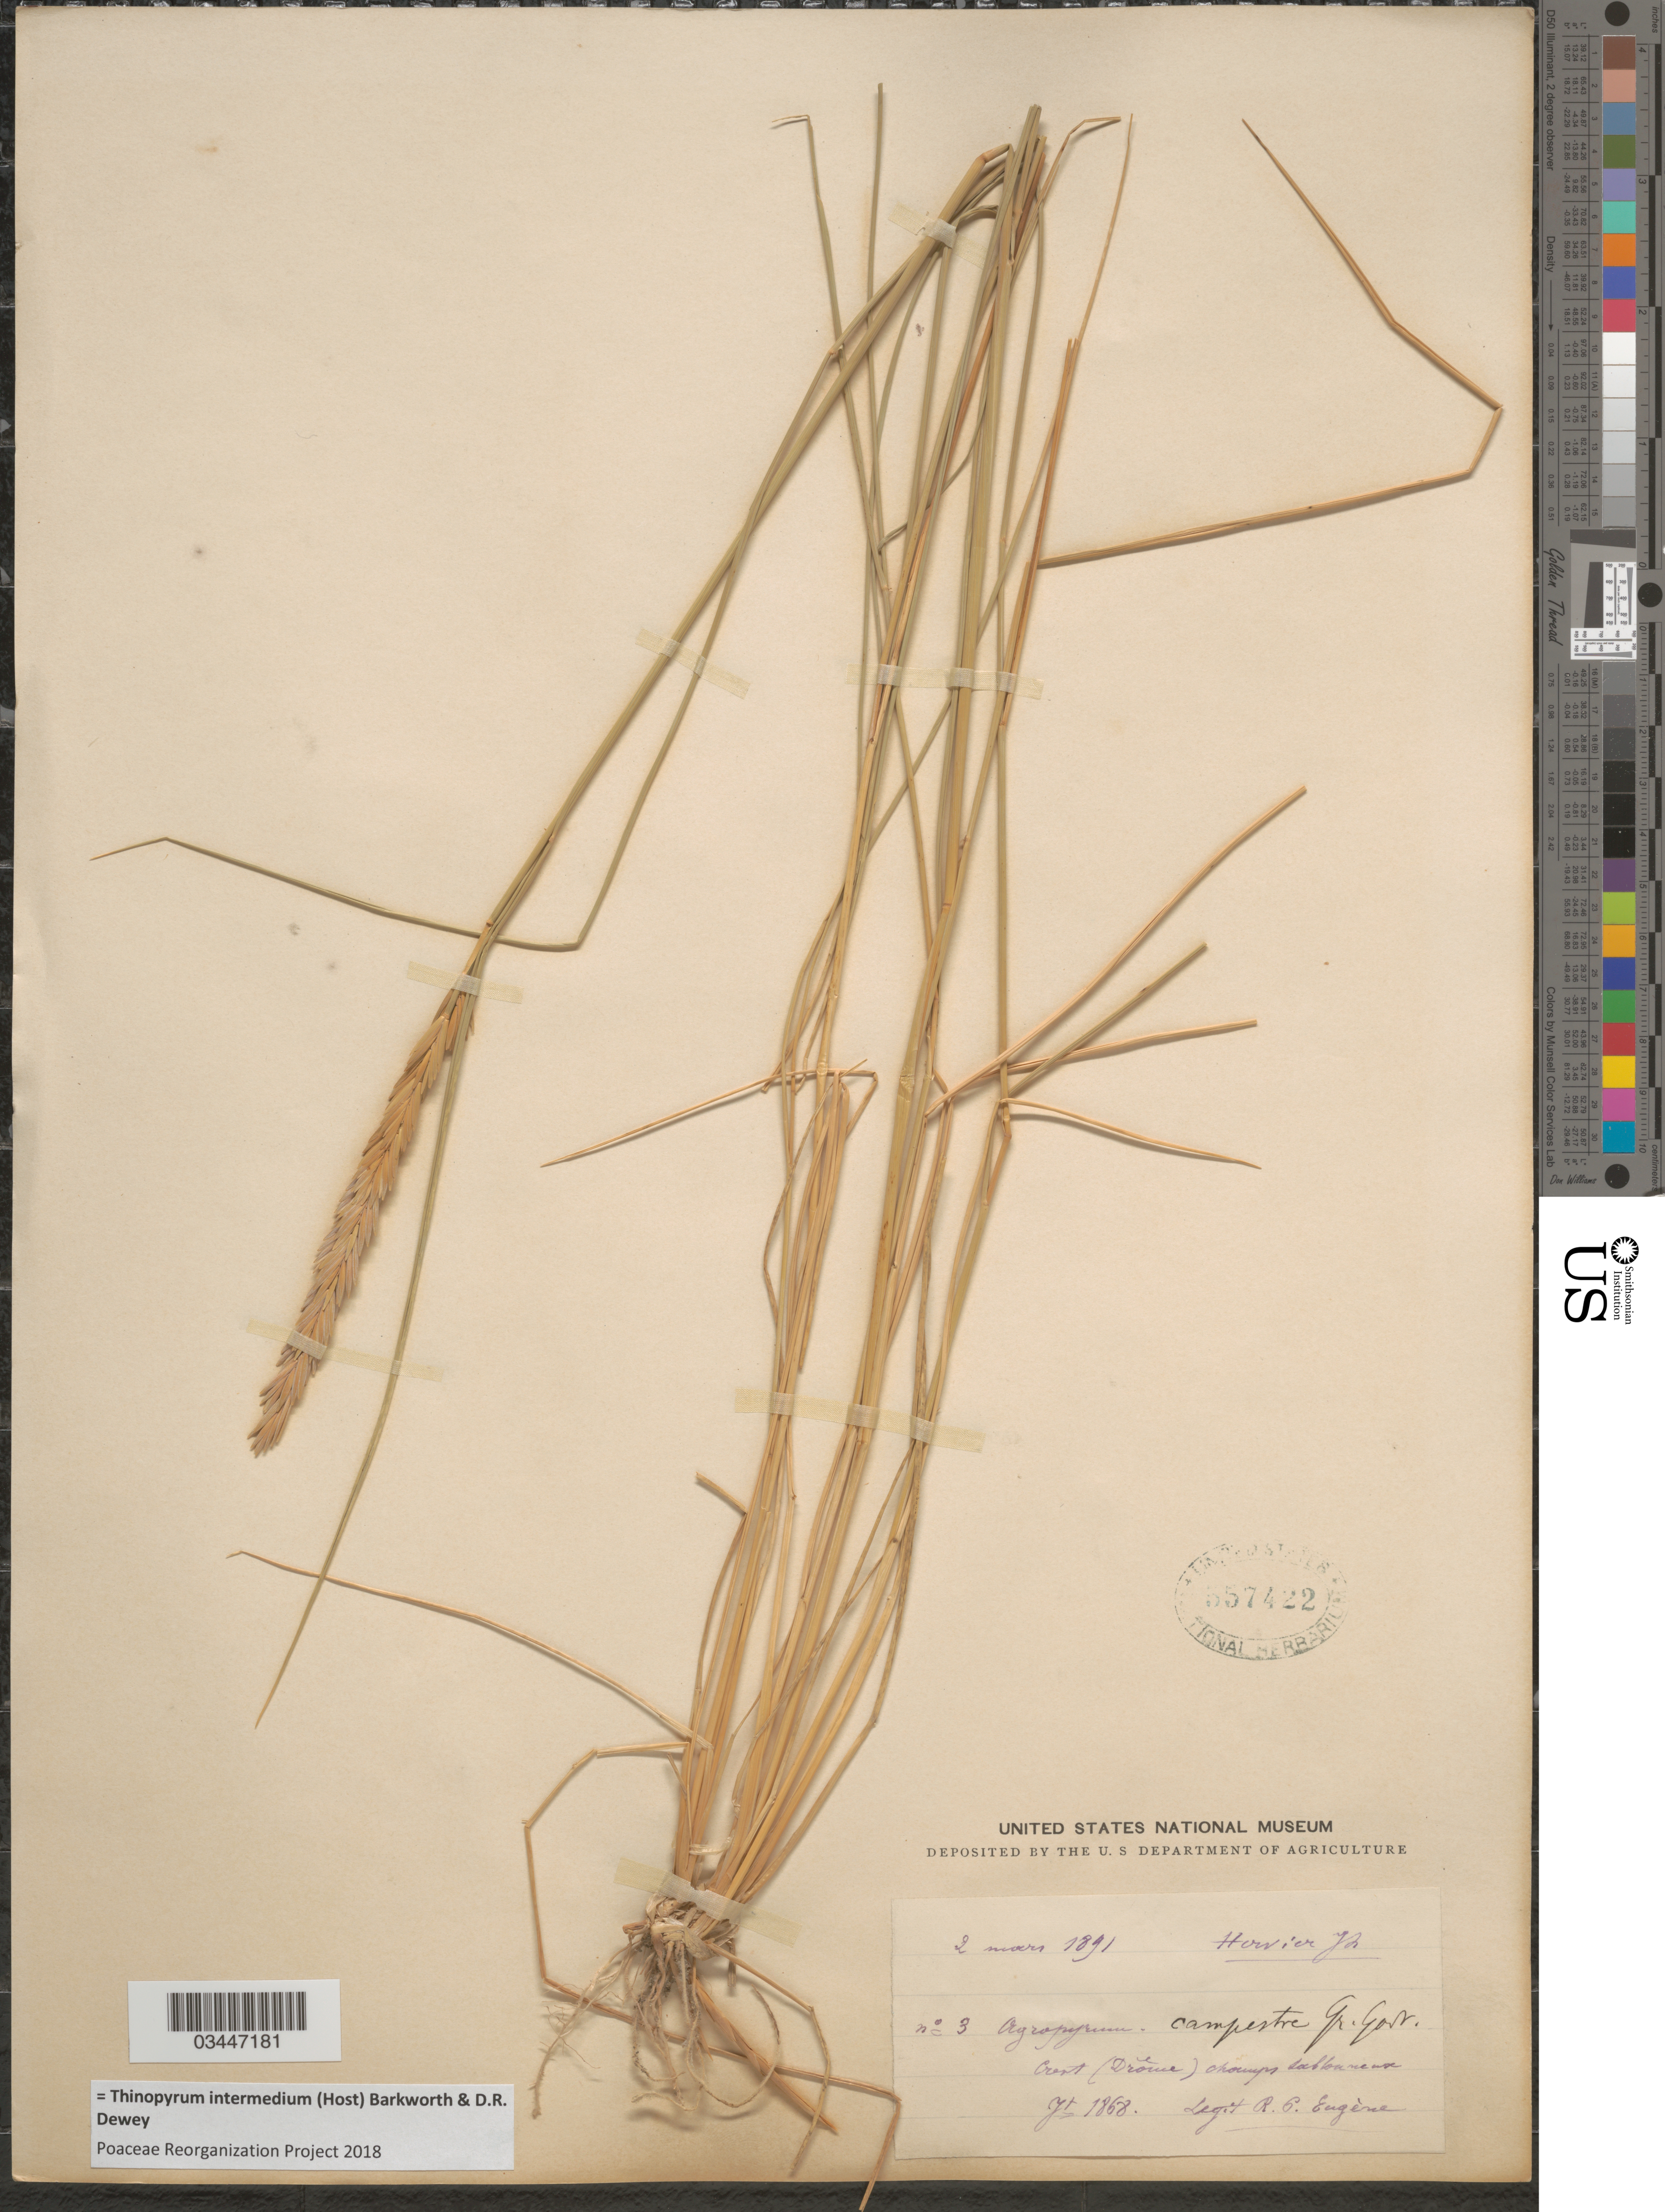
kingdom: Plantae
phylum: Tracheophyta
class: Liliopsida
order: Poales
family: Poaceae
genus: Thinopyrum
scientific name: Thinopyrum intermedium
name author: (Host) Barkworth & Dewey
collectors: R. Eugène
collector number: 3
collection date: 1868-07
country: France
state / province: Auvergne-Rhône-Alpes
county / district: Drôme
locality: Crest (Drôme) champs sablonneux.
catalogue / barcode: US 557422